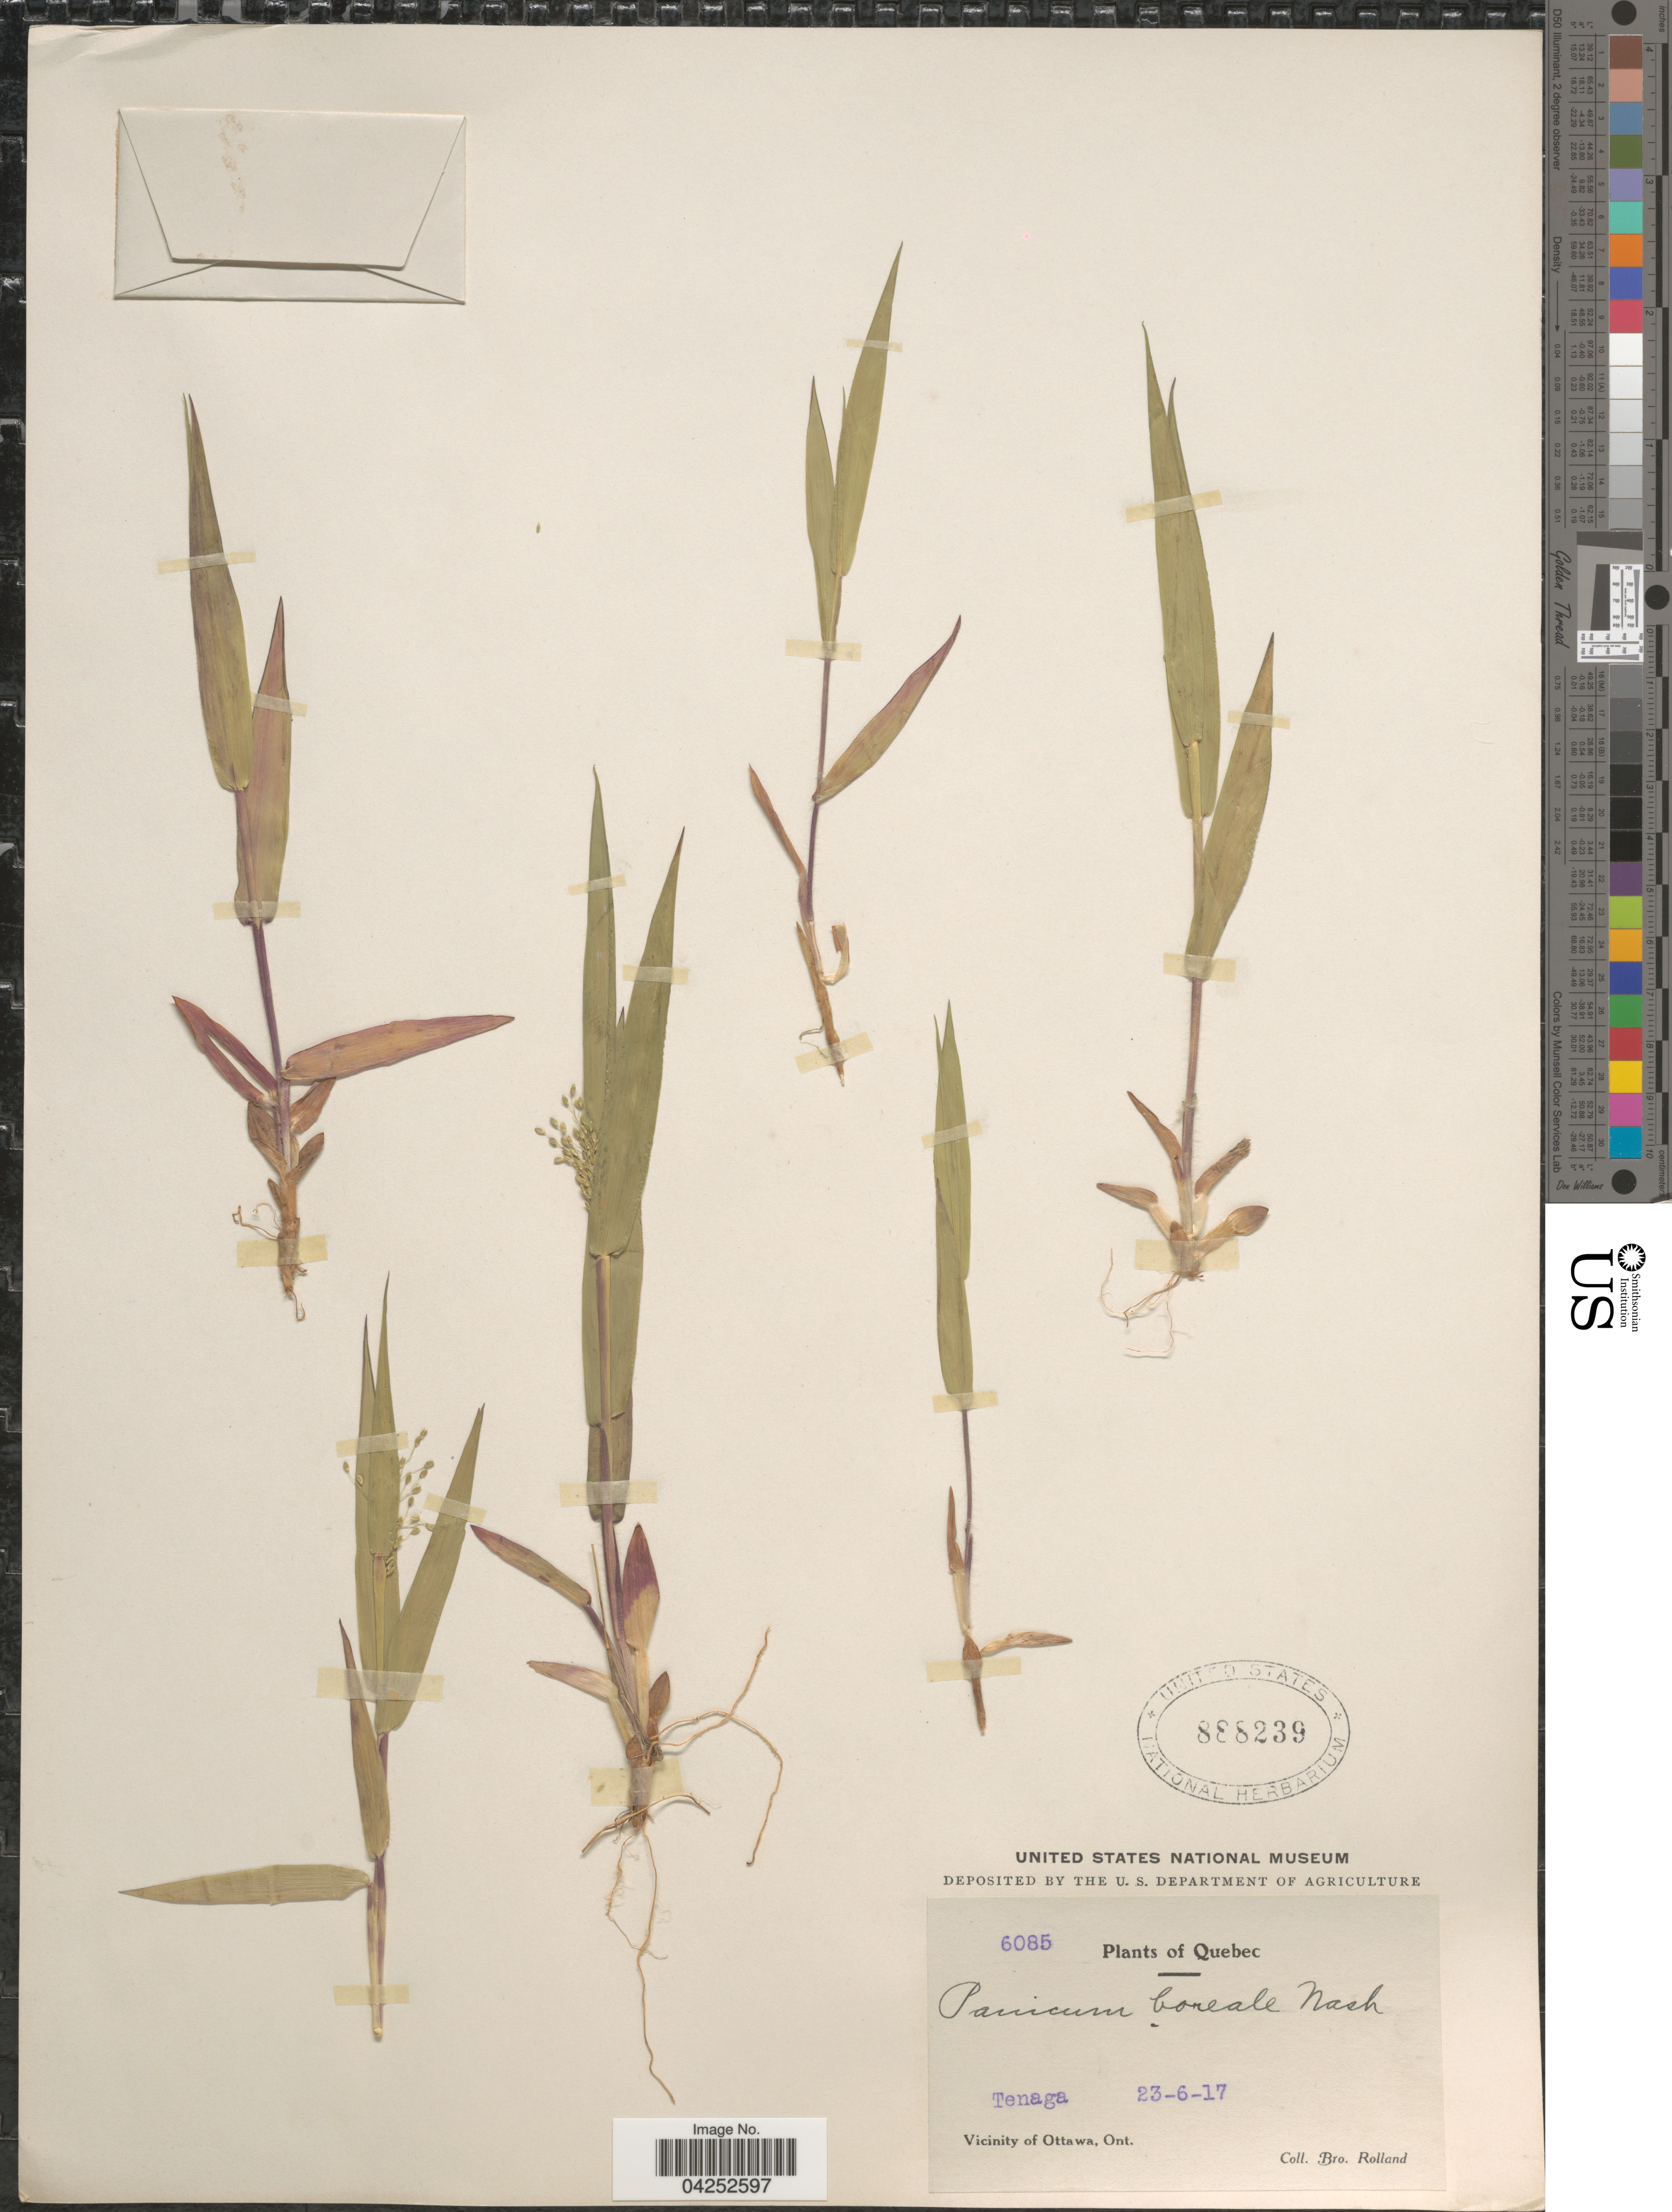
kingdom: Plantae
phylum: Tracheophyta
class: Liliopsida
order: Poales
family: Poaceae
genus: Dichanthelium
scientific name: Dichanthelium boreale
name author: (Nash) Freckmann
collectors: B. Rolland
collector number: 6085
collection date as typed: Transcribed d/m/y: 23/6/17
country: Canada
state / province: Ontario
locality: Quebec. Tenaga. Vicinity of Ottawa, Ont.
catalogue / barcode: US 888239